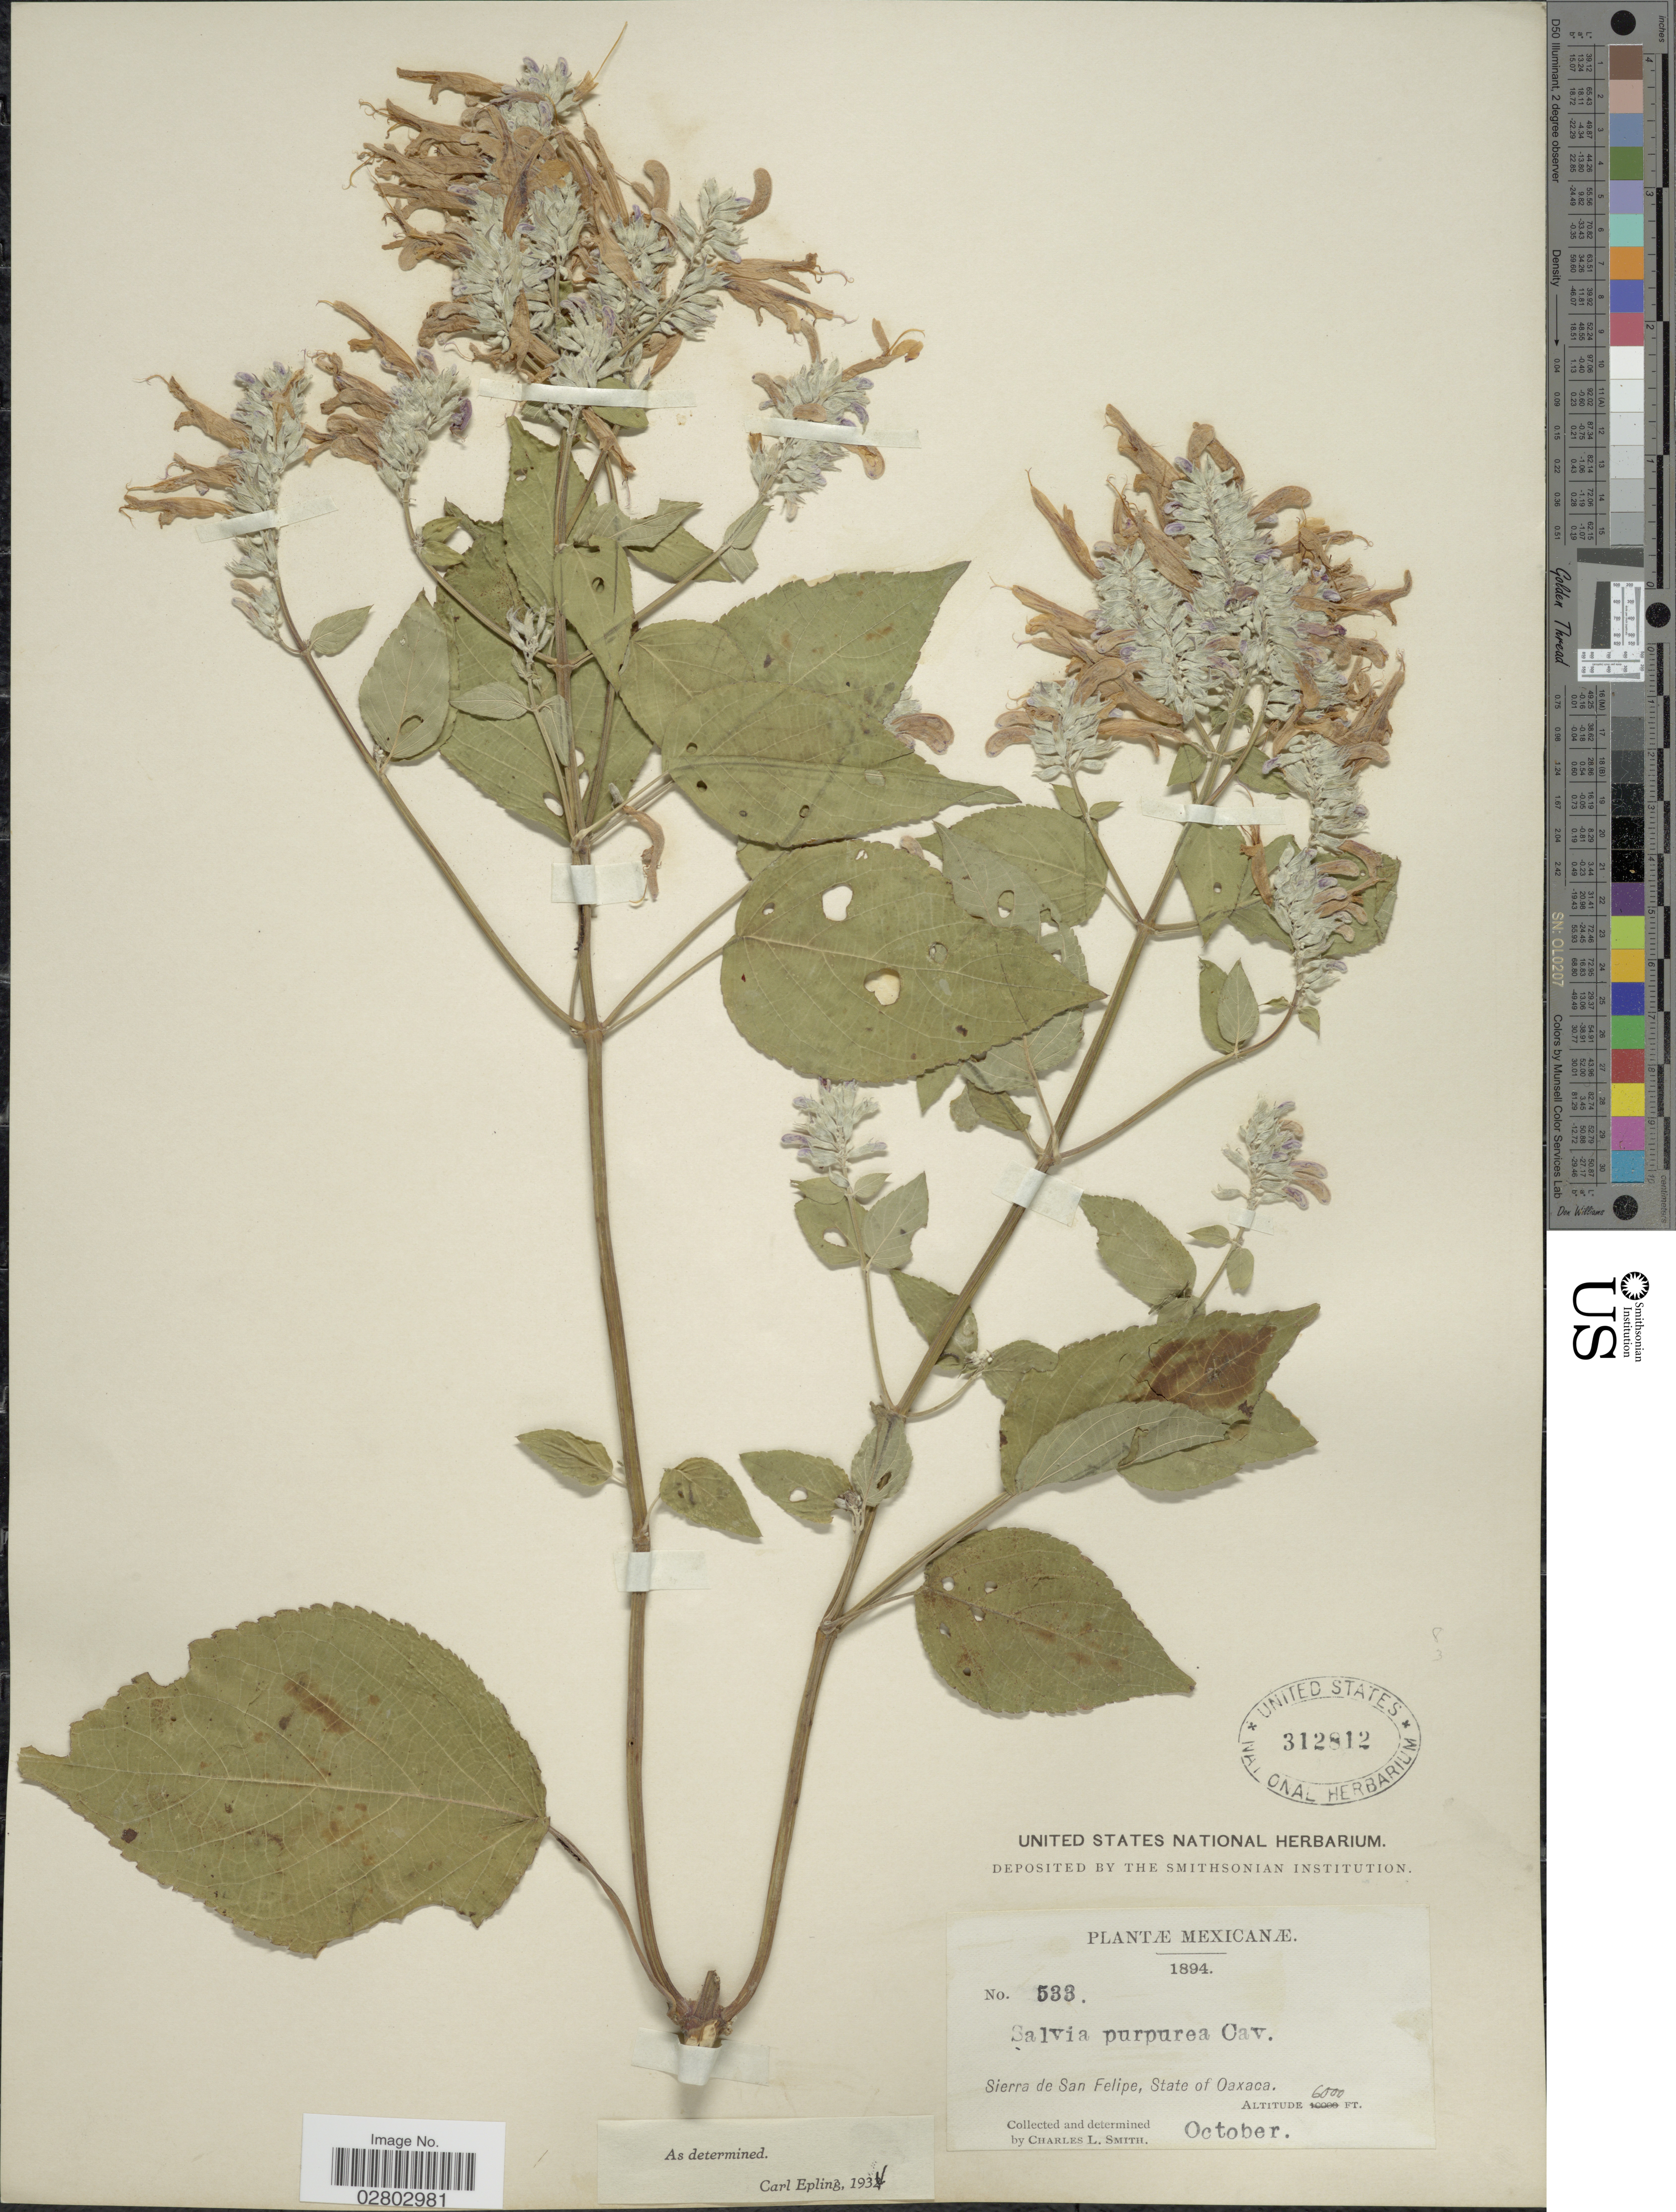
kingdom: Plantae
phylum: Tracheophyta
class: Magnoliopsida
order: Lamiales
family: Lamiaceae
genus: Salvia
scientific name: Salvia purpurea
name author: Cav.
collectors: C. L. Smith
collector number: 533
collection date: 1894-10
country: Mexico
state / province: Oaxaca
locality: Sierra de San Felipe, State of Oaxaca.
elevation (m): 1829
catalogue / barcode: US 312812